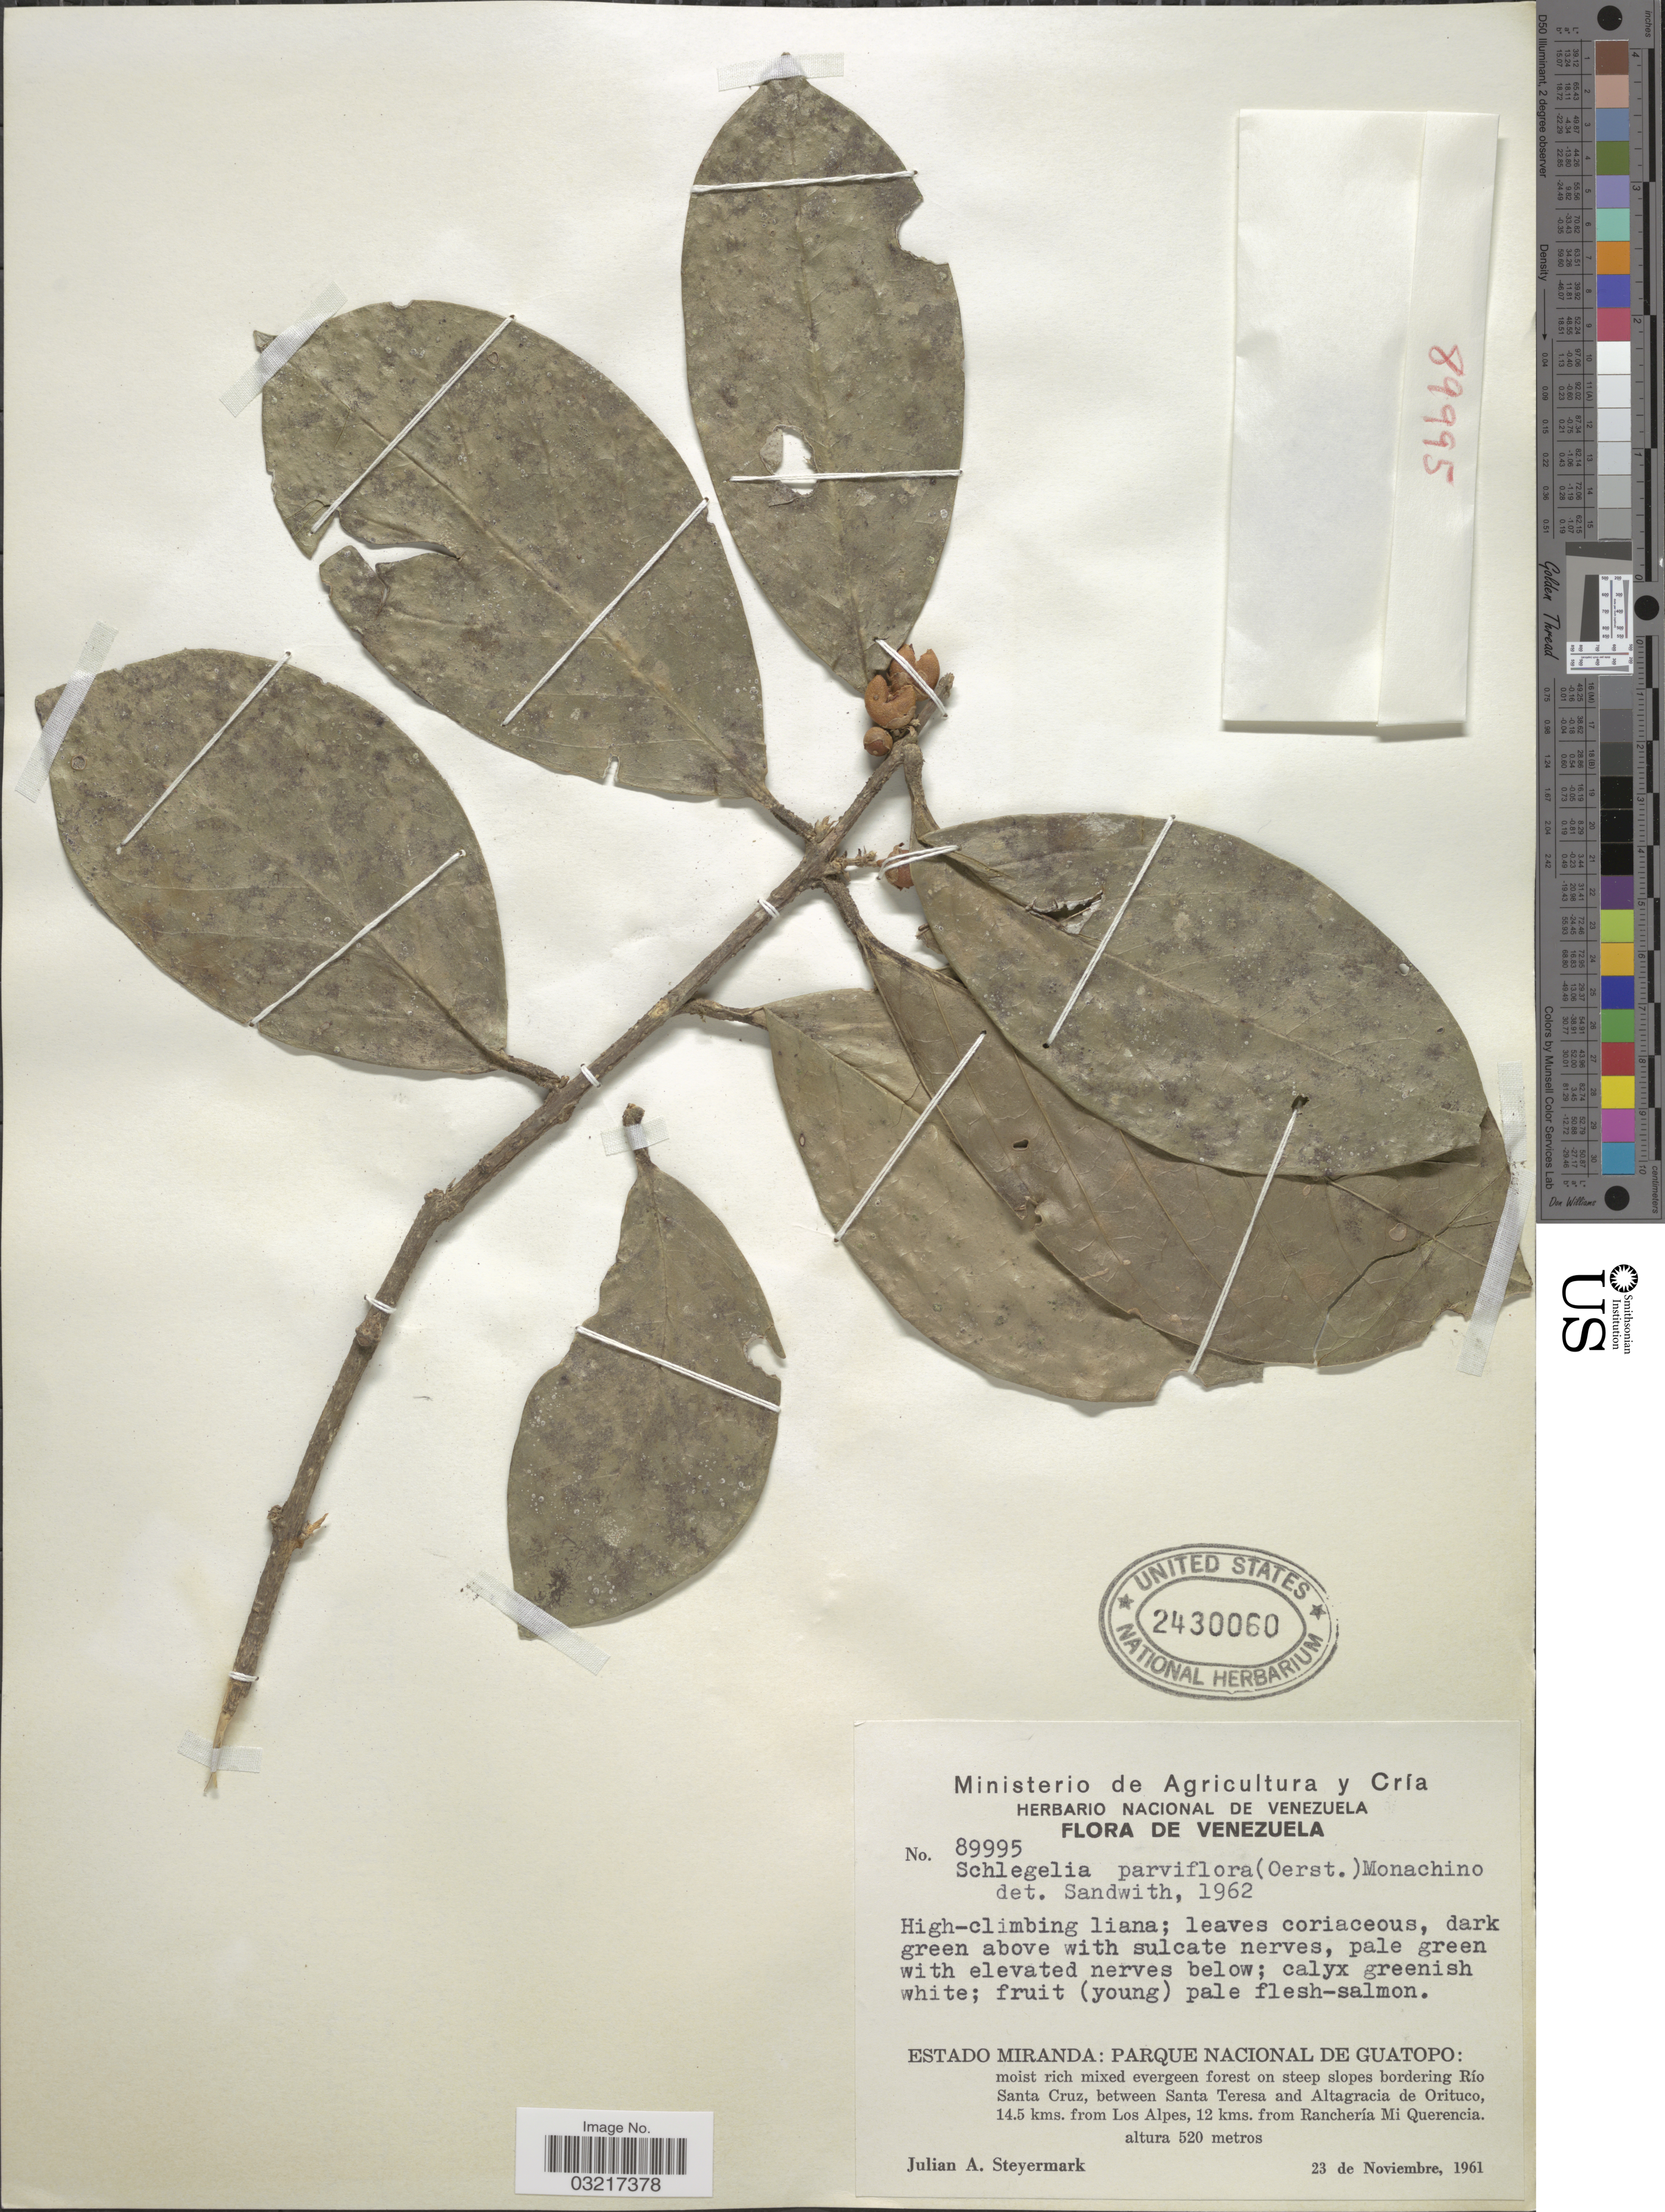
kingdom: Plantae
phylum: Tracheophyta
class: Magnoliopsida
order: Lamiales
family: Schlegeliaceae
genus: Schlegelia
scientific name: Schlegelia parviflora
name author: (Oerst.) Monach.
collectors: J. Steyermark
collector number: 89995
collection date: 1961-11-23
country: Venezuela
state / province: Miranda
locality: Parque Nacional de Guatopo: moist rich mixed evergreen forest on steep slopes bordering Río Santa Cruz, between Santa Teresa and Atlagracia de Orituco, 14.5 kms. from Los Alpes, 12 kms. from Ranchería Mi Querencia.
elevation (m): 520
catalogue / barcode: US 2430060